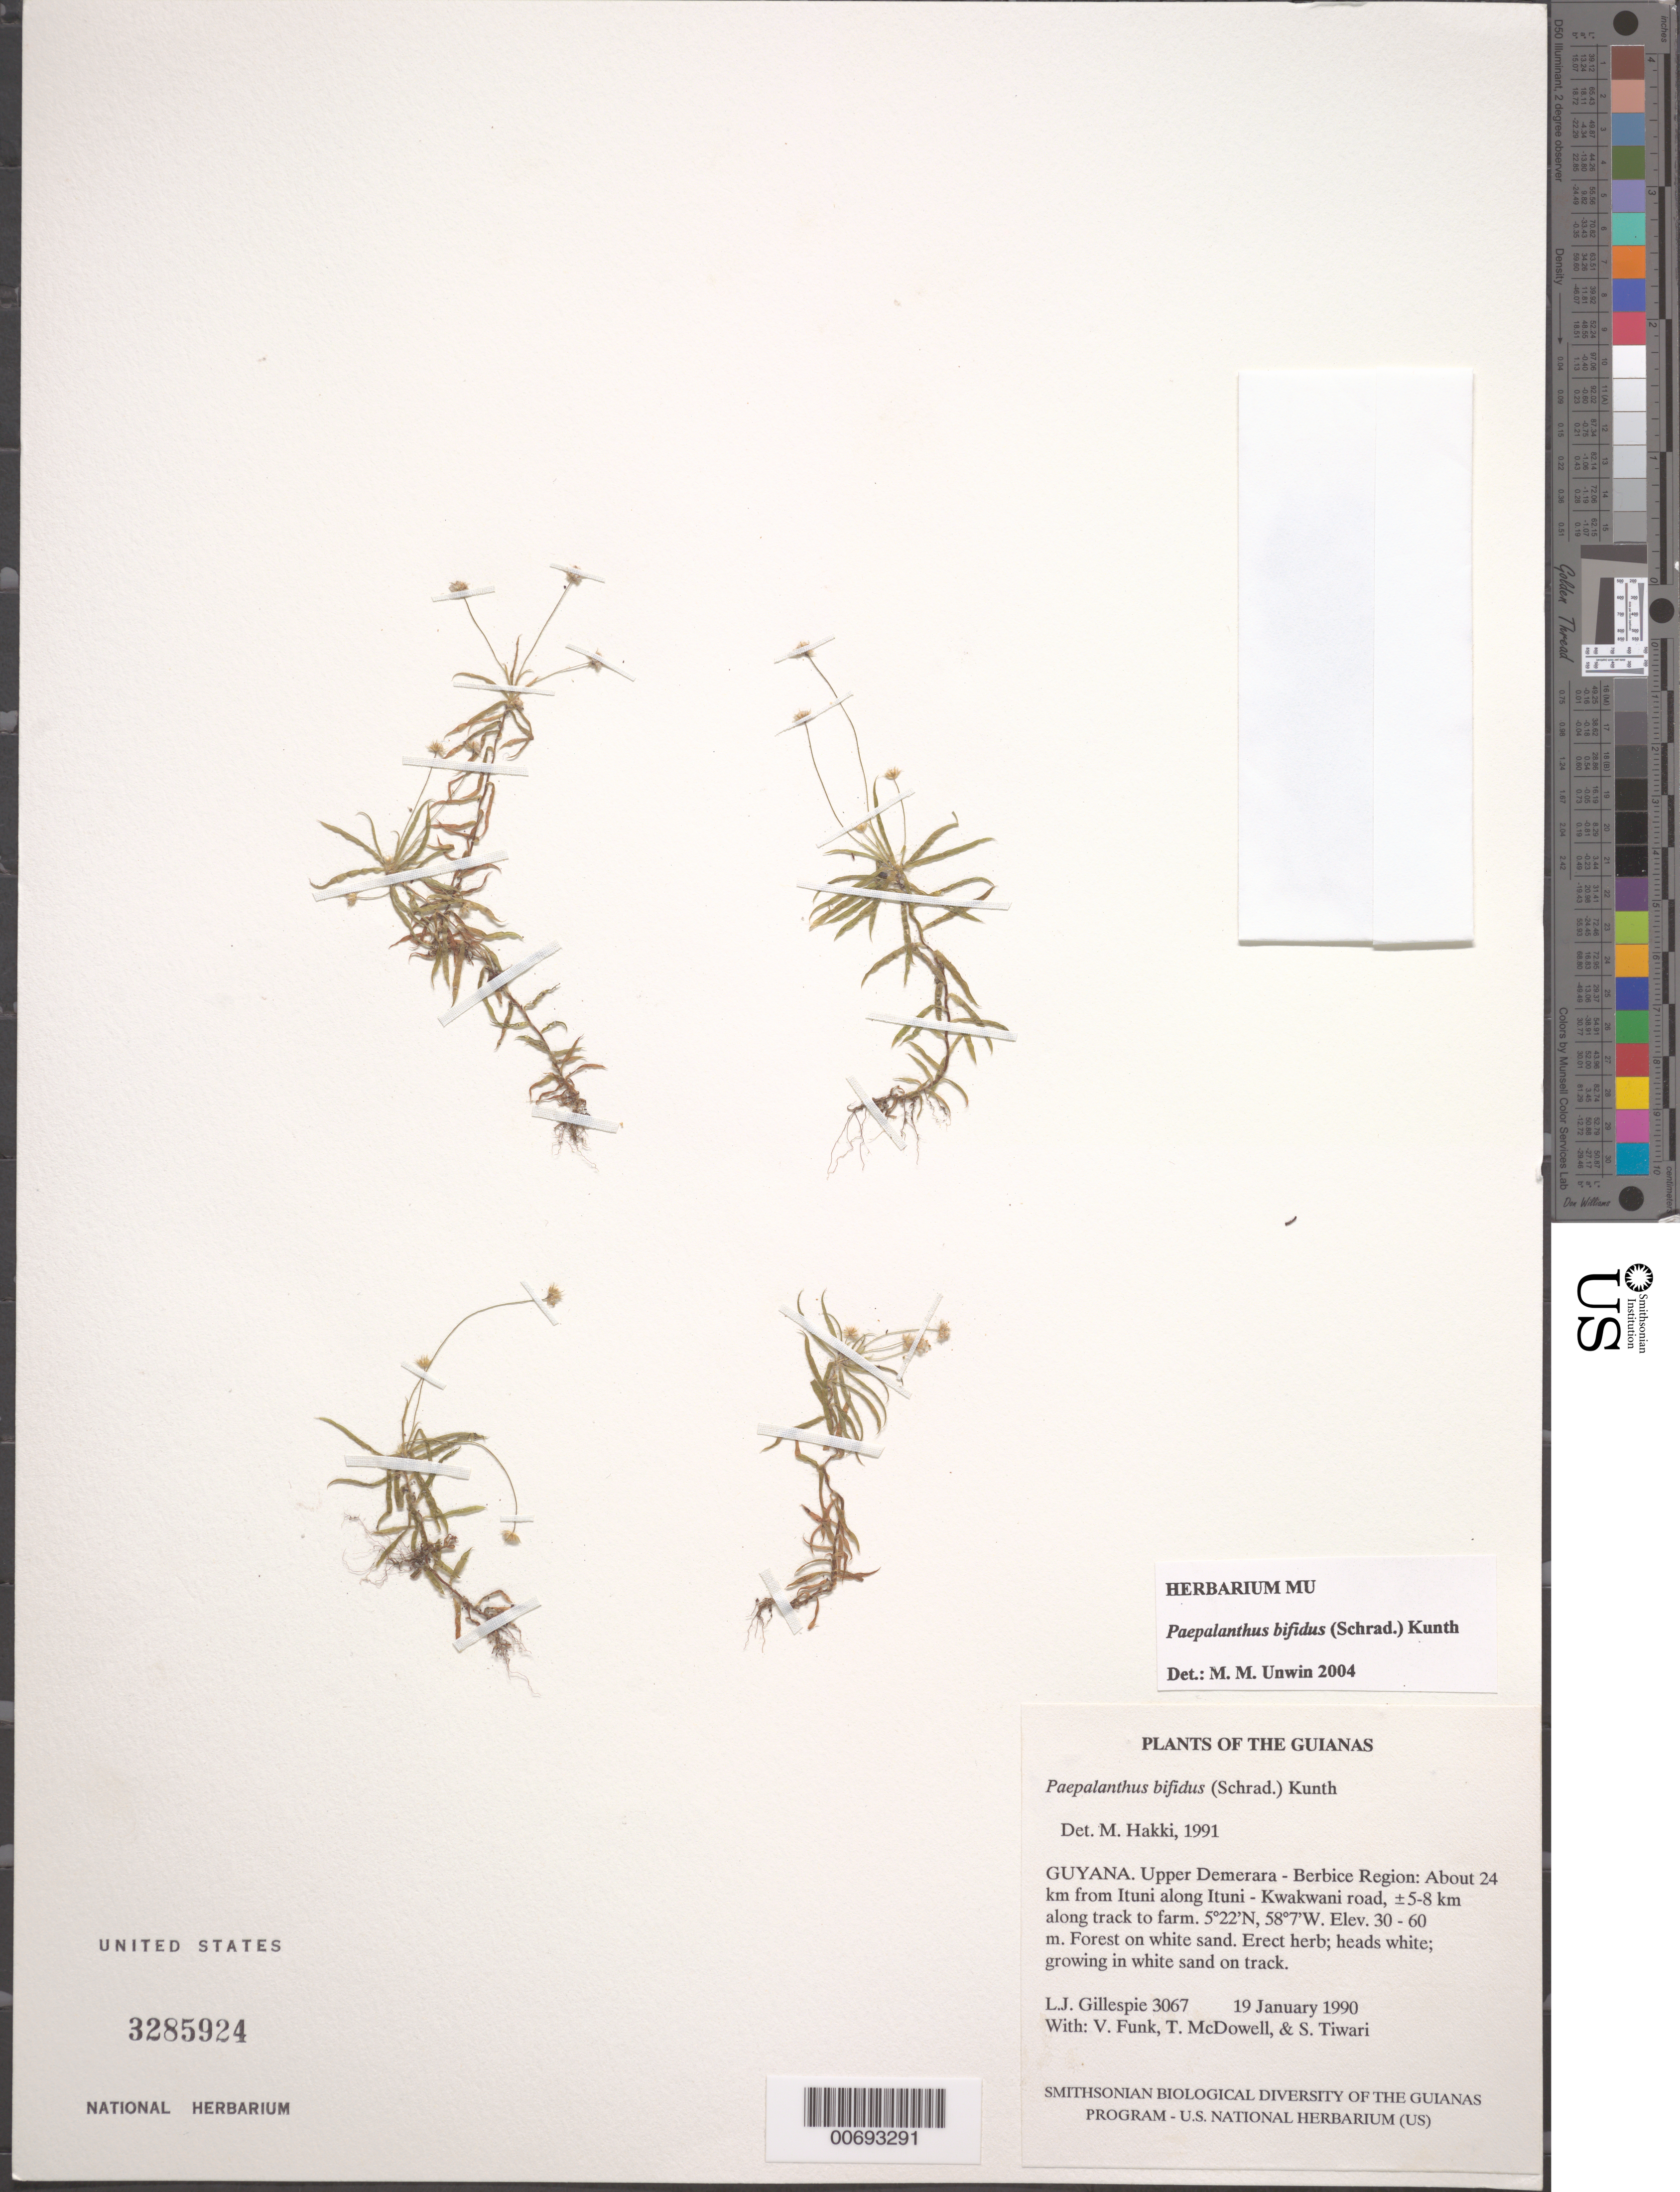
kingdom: Plantae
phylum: Tracheophyta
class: Liliopsida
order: Poales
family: Eriocaulaceae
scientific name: Giuliettia bifida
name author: (Schrad.) Andrino & Sano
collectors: L. J. Gillespie, V. Funk, T. McDowell & S. Tiwari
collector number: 3067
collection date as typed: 19 January 1990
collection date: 1990-01-19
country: Guyana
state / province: U. Demerara-Berbice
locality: About 24 km from Ituni along Ituni - Kwakwani road, ±5-8 km along track to farm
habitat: Forest on white sand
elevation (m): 30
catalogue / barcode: US 3285924